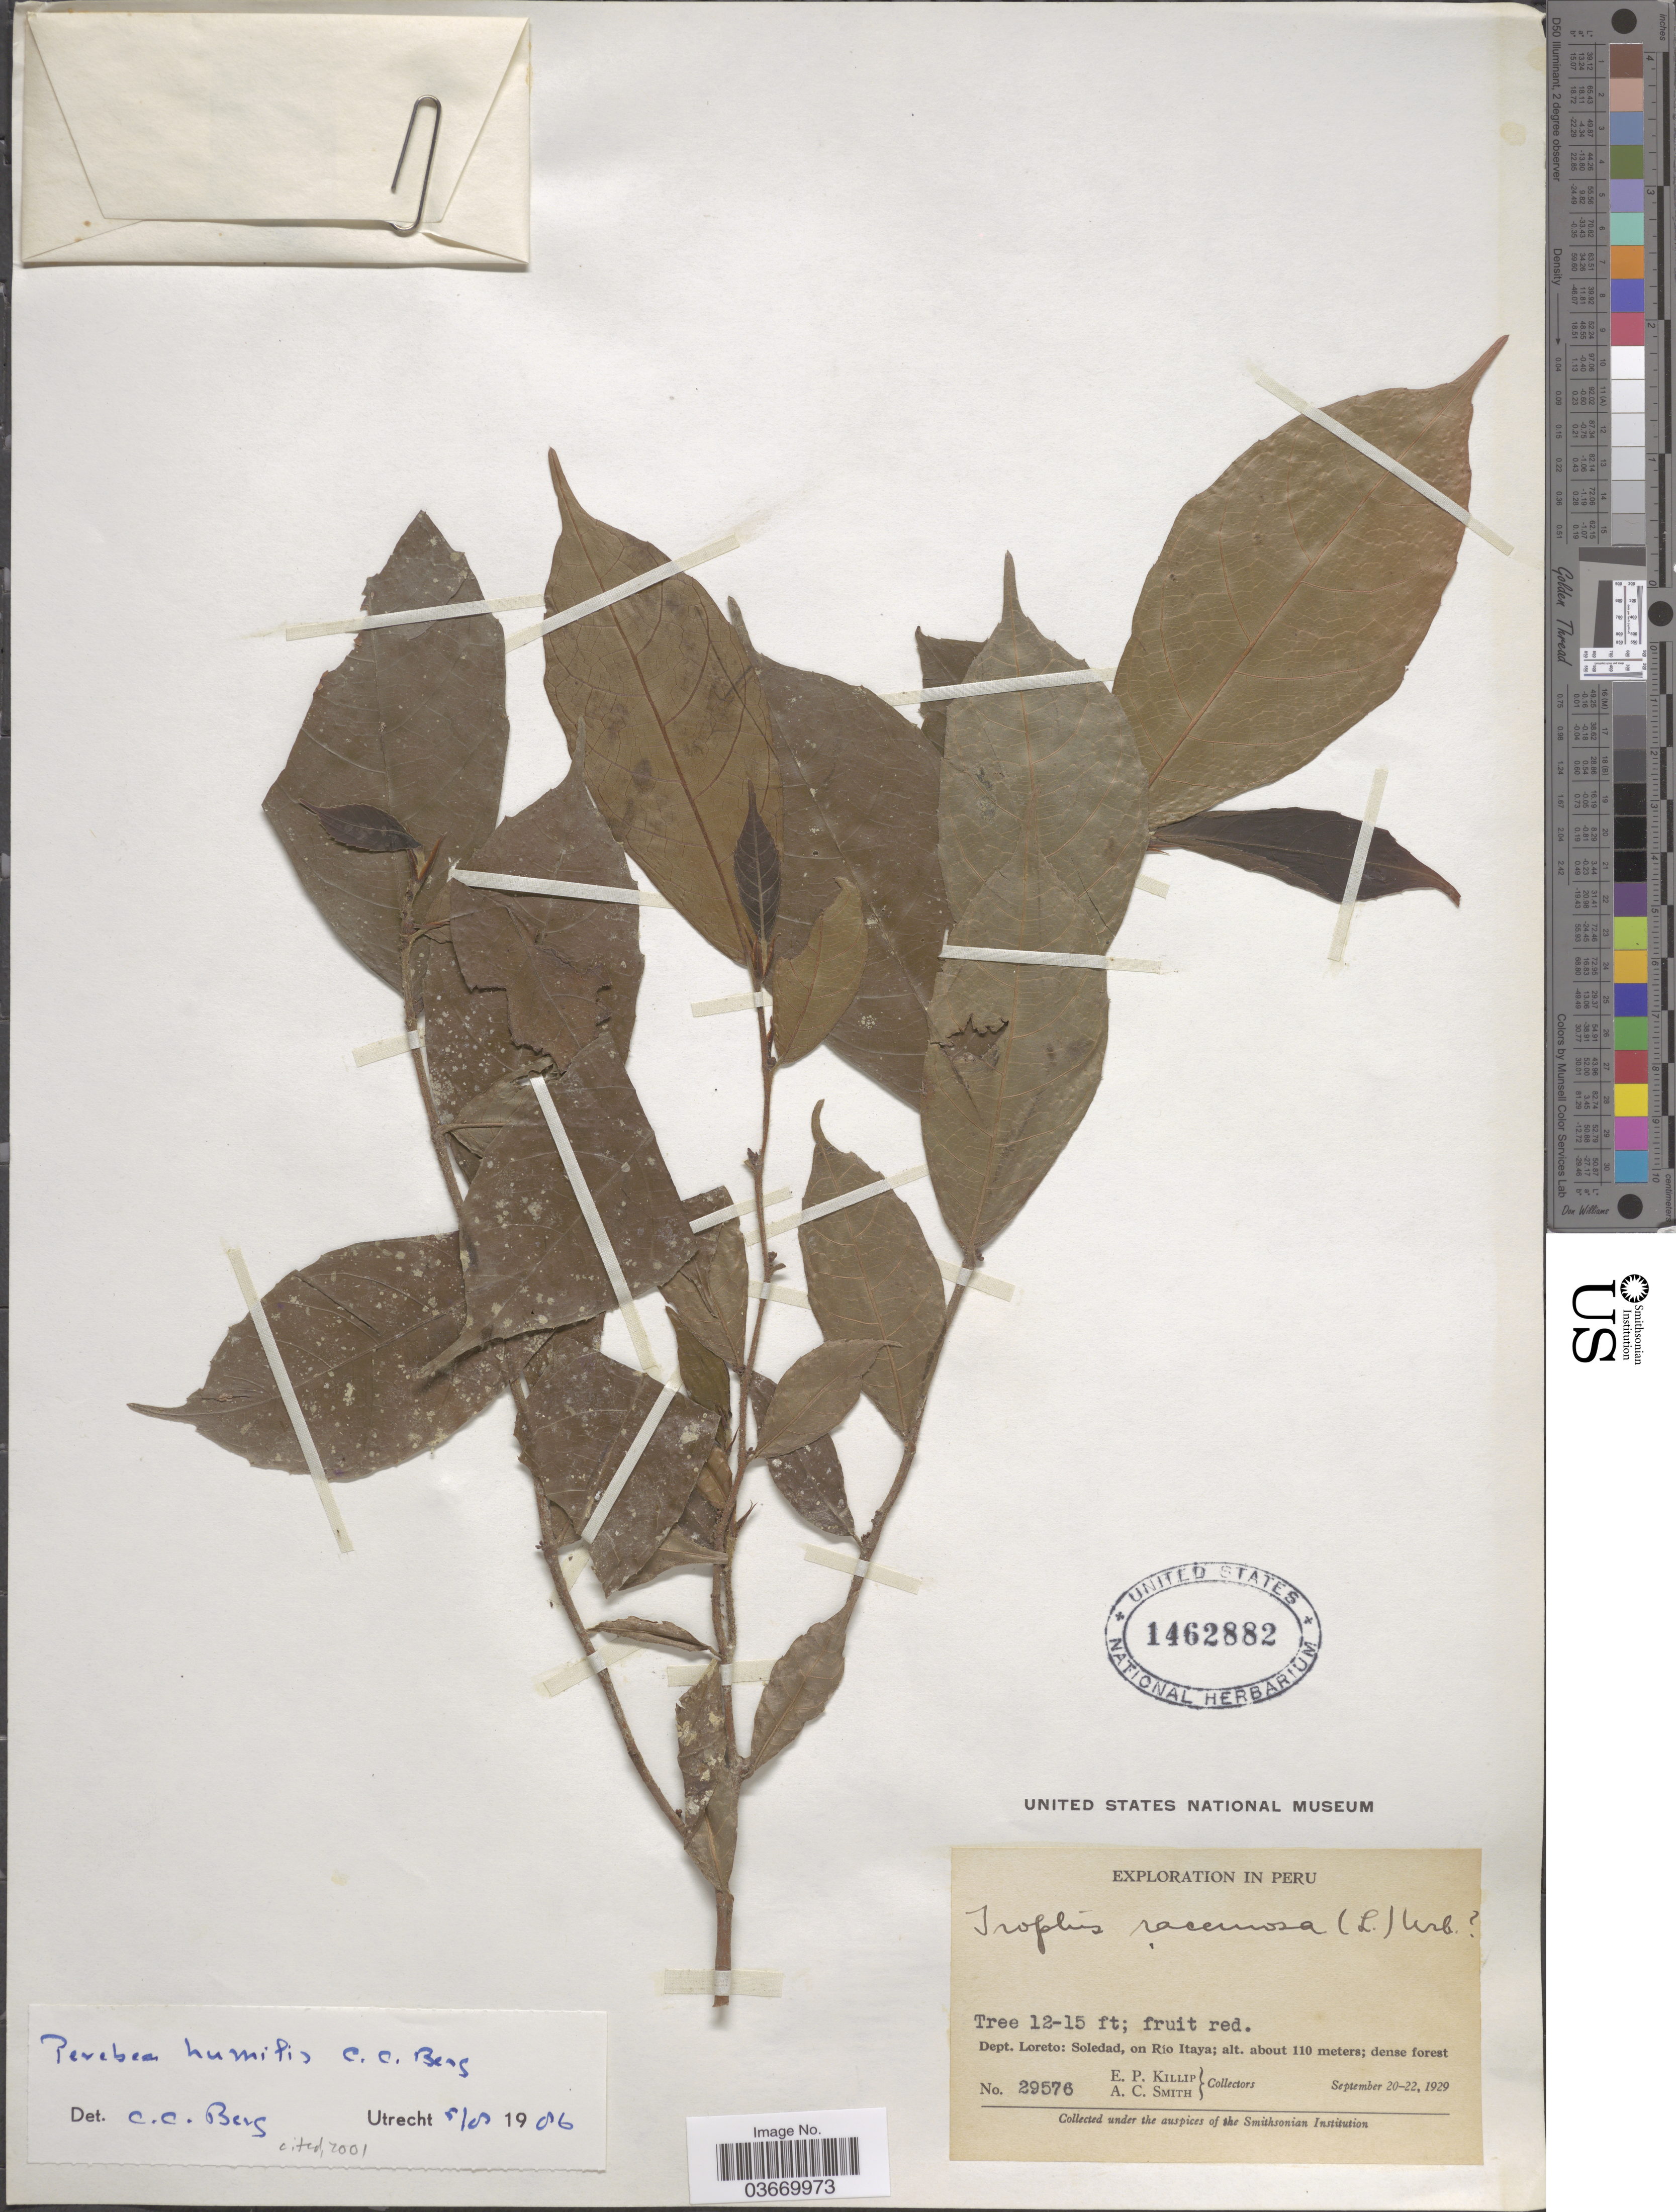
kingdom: Plantae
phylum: Tracheophyta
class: Magnoliopsida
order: Rosales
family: Moraceae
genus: Perebea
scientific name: Perebea humilis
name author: C.C. Berg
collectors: E. P. Killip & A. C. Smith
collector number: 29576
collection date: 1929-09-20/1929-09-22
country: Peru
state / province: Loreto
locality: Dept. Loreto: Soledad, on Rio Itaya.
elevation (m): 110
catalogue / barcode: US 1462882